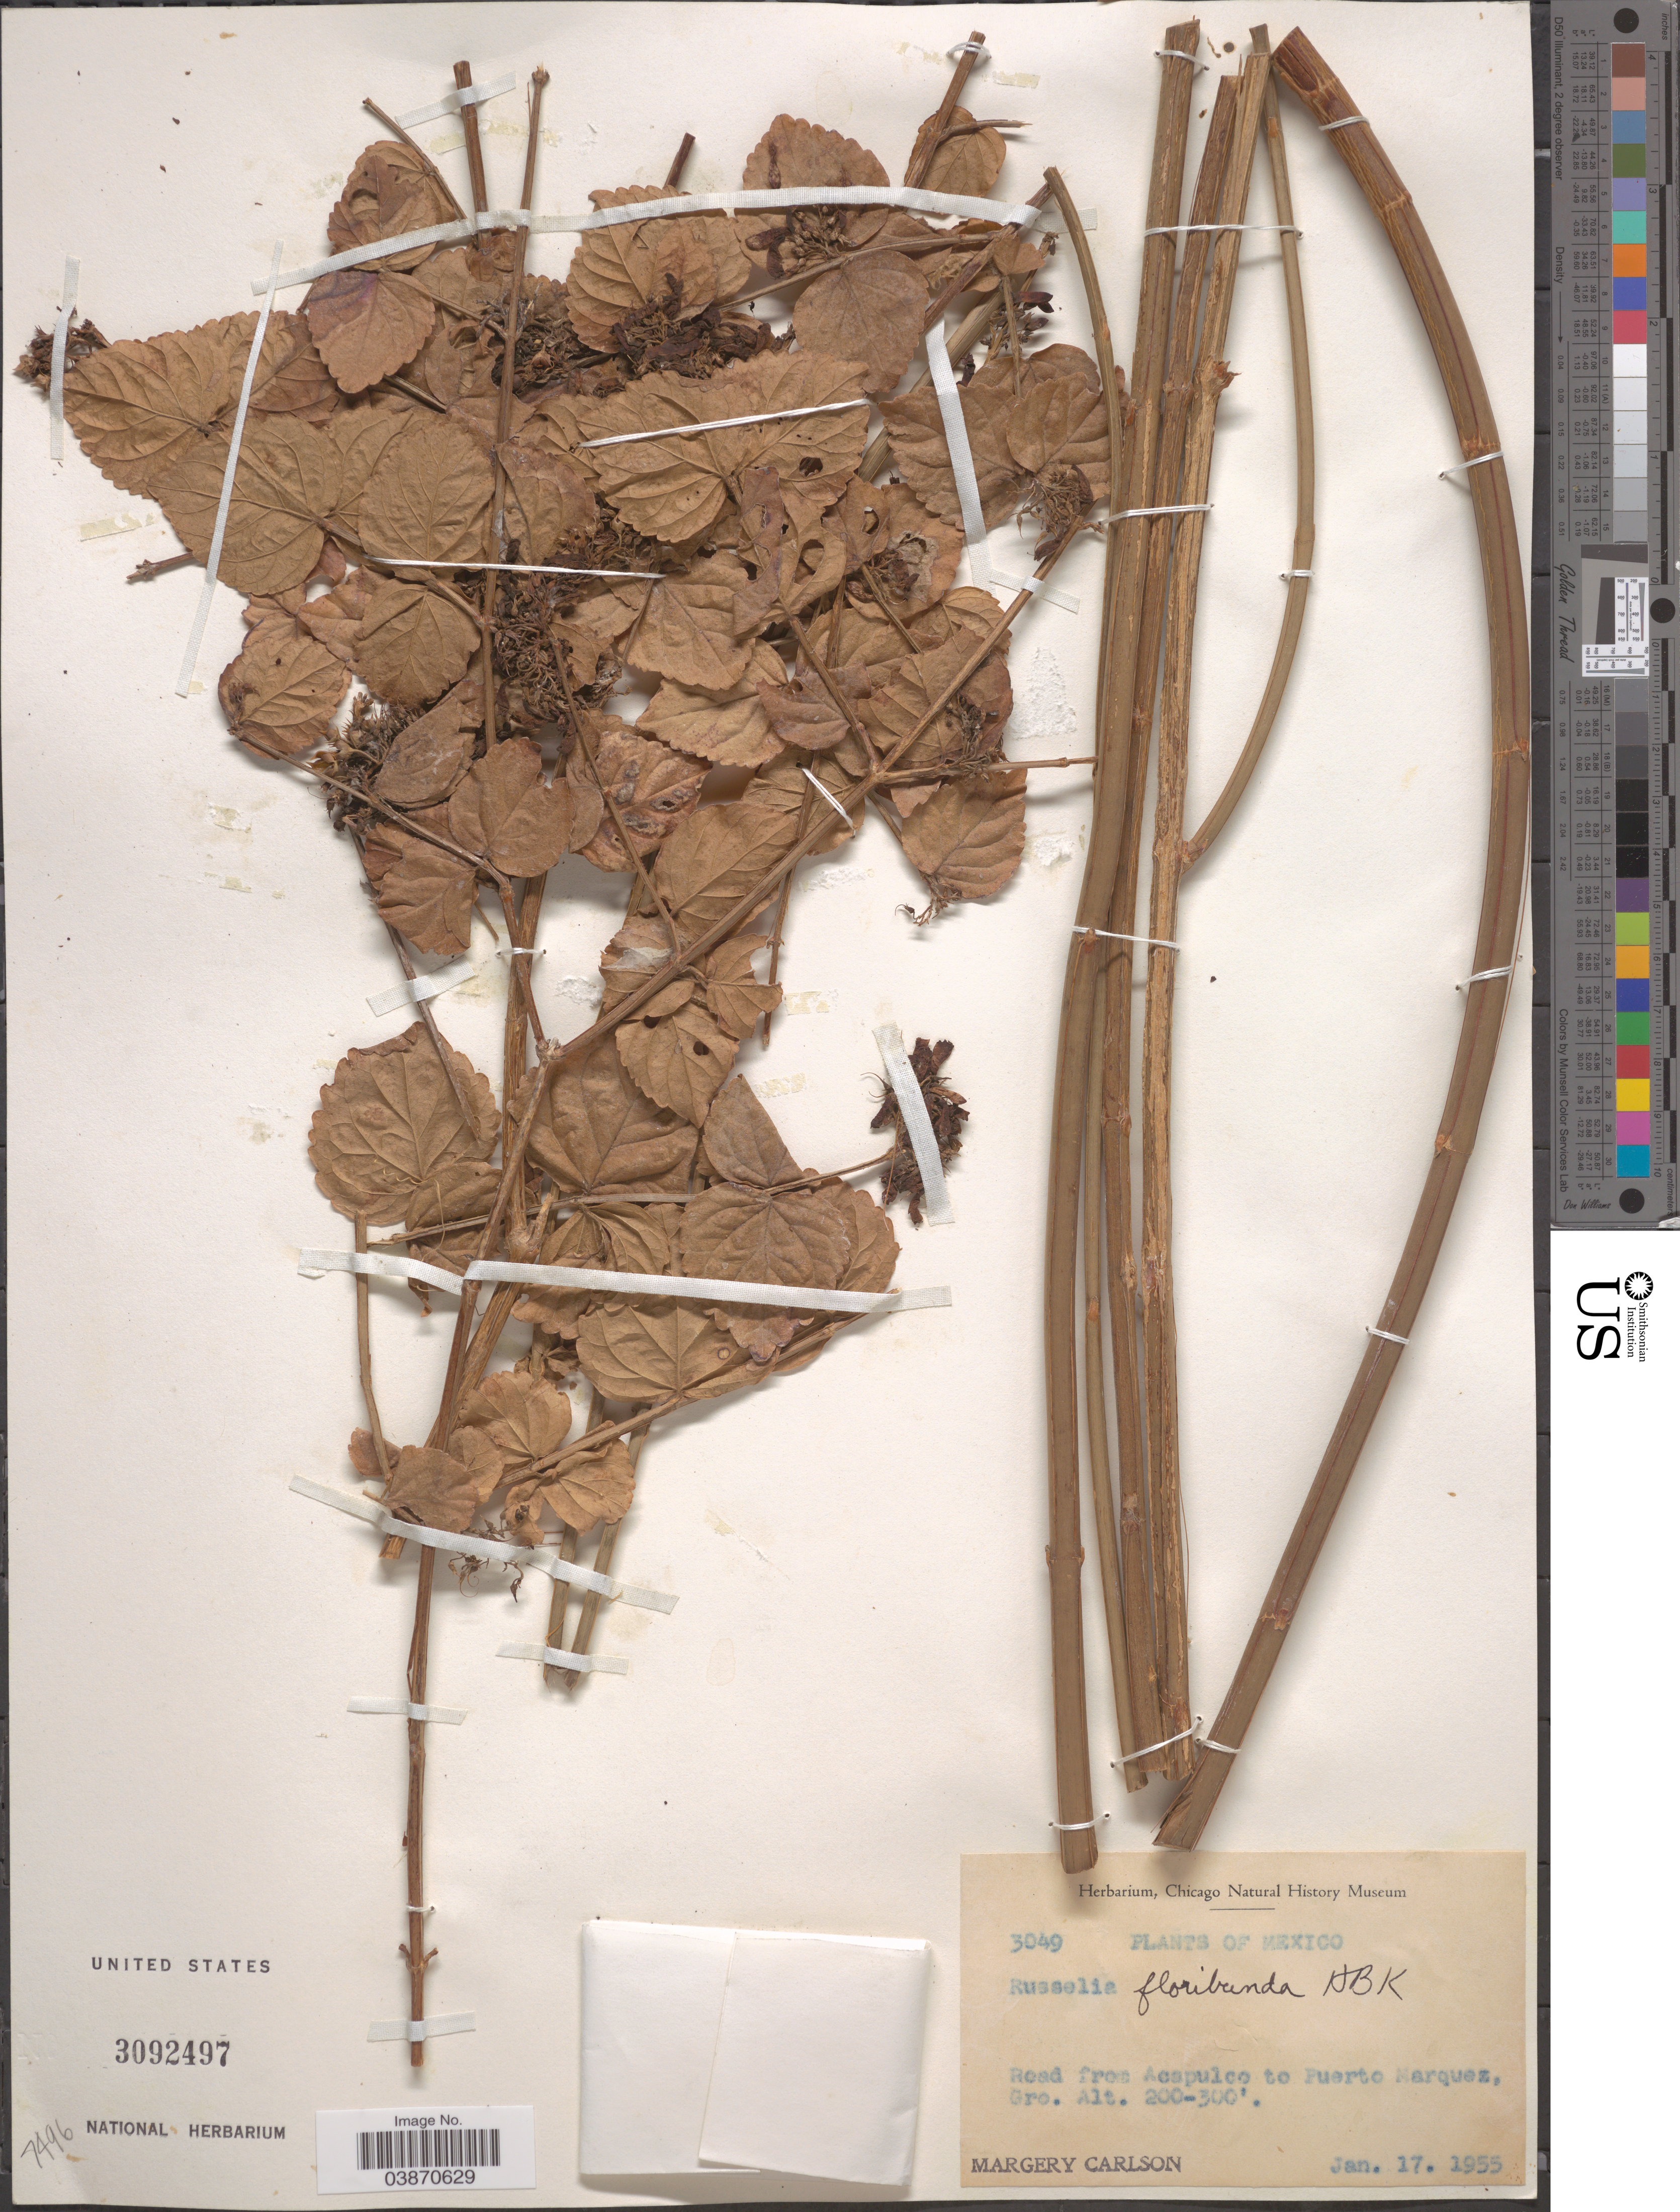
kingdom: Plantae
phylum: Tracheophyta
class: Magnoliopsida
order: Lamiales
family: Plantaginaceae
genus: Russelia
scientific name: Russelia floribunda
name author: Kunth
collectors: M. C. Carlson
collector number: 3049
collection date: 1955-01-17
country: Mexico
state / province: Guerrero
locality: Road from Acapulco to Puerto Marquez.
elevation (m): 61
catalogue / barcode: US 3092497